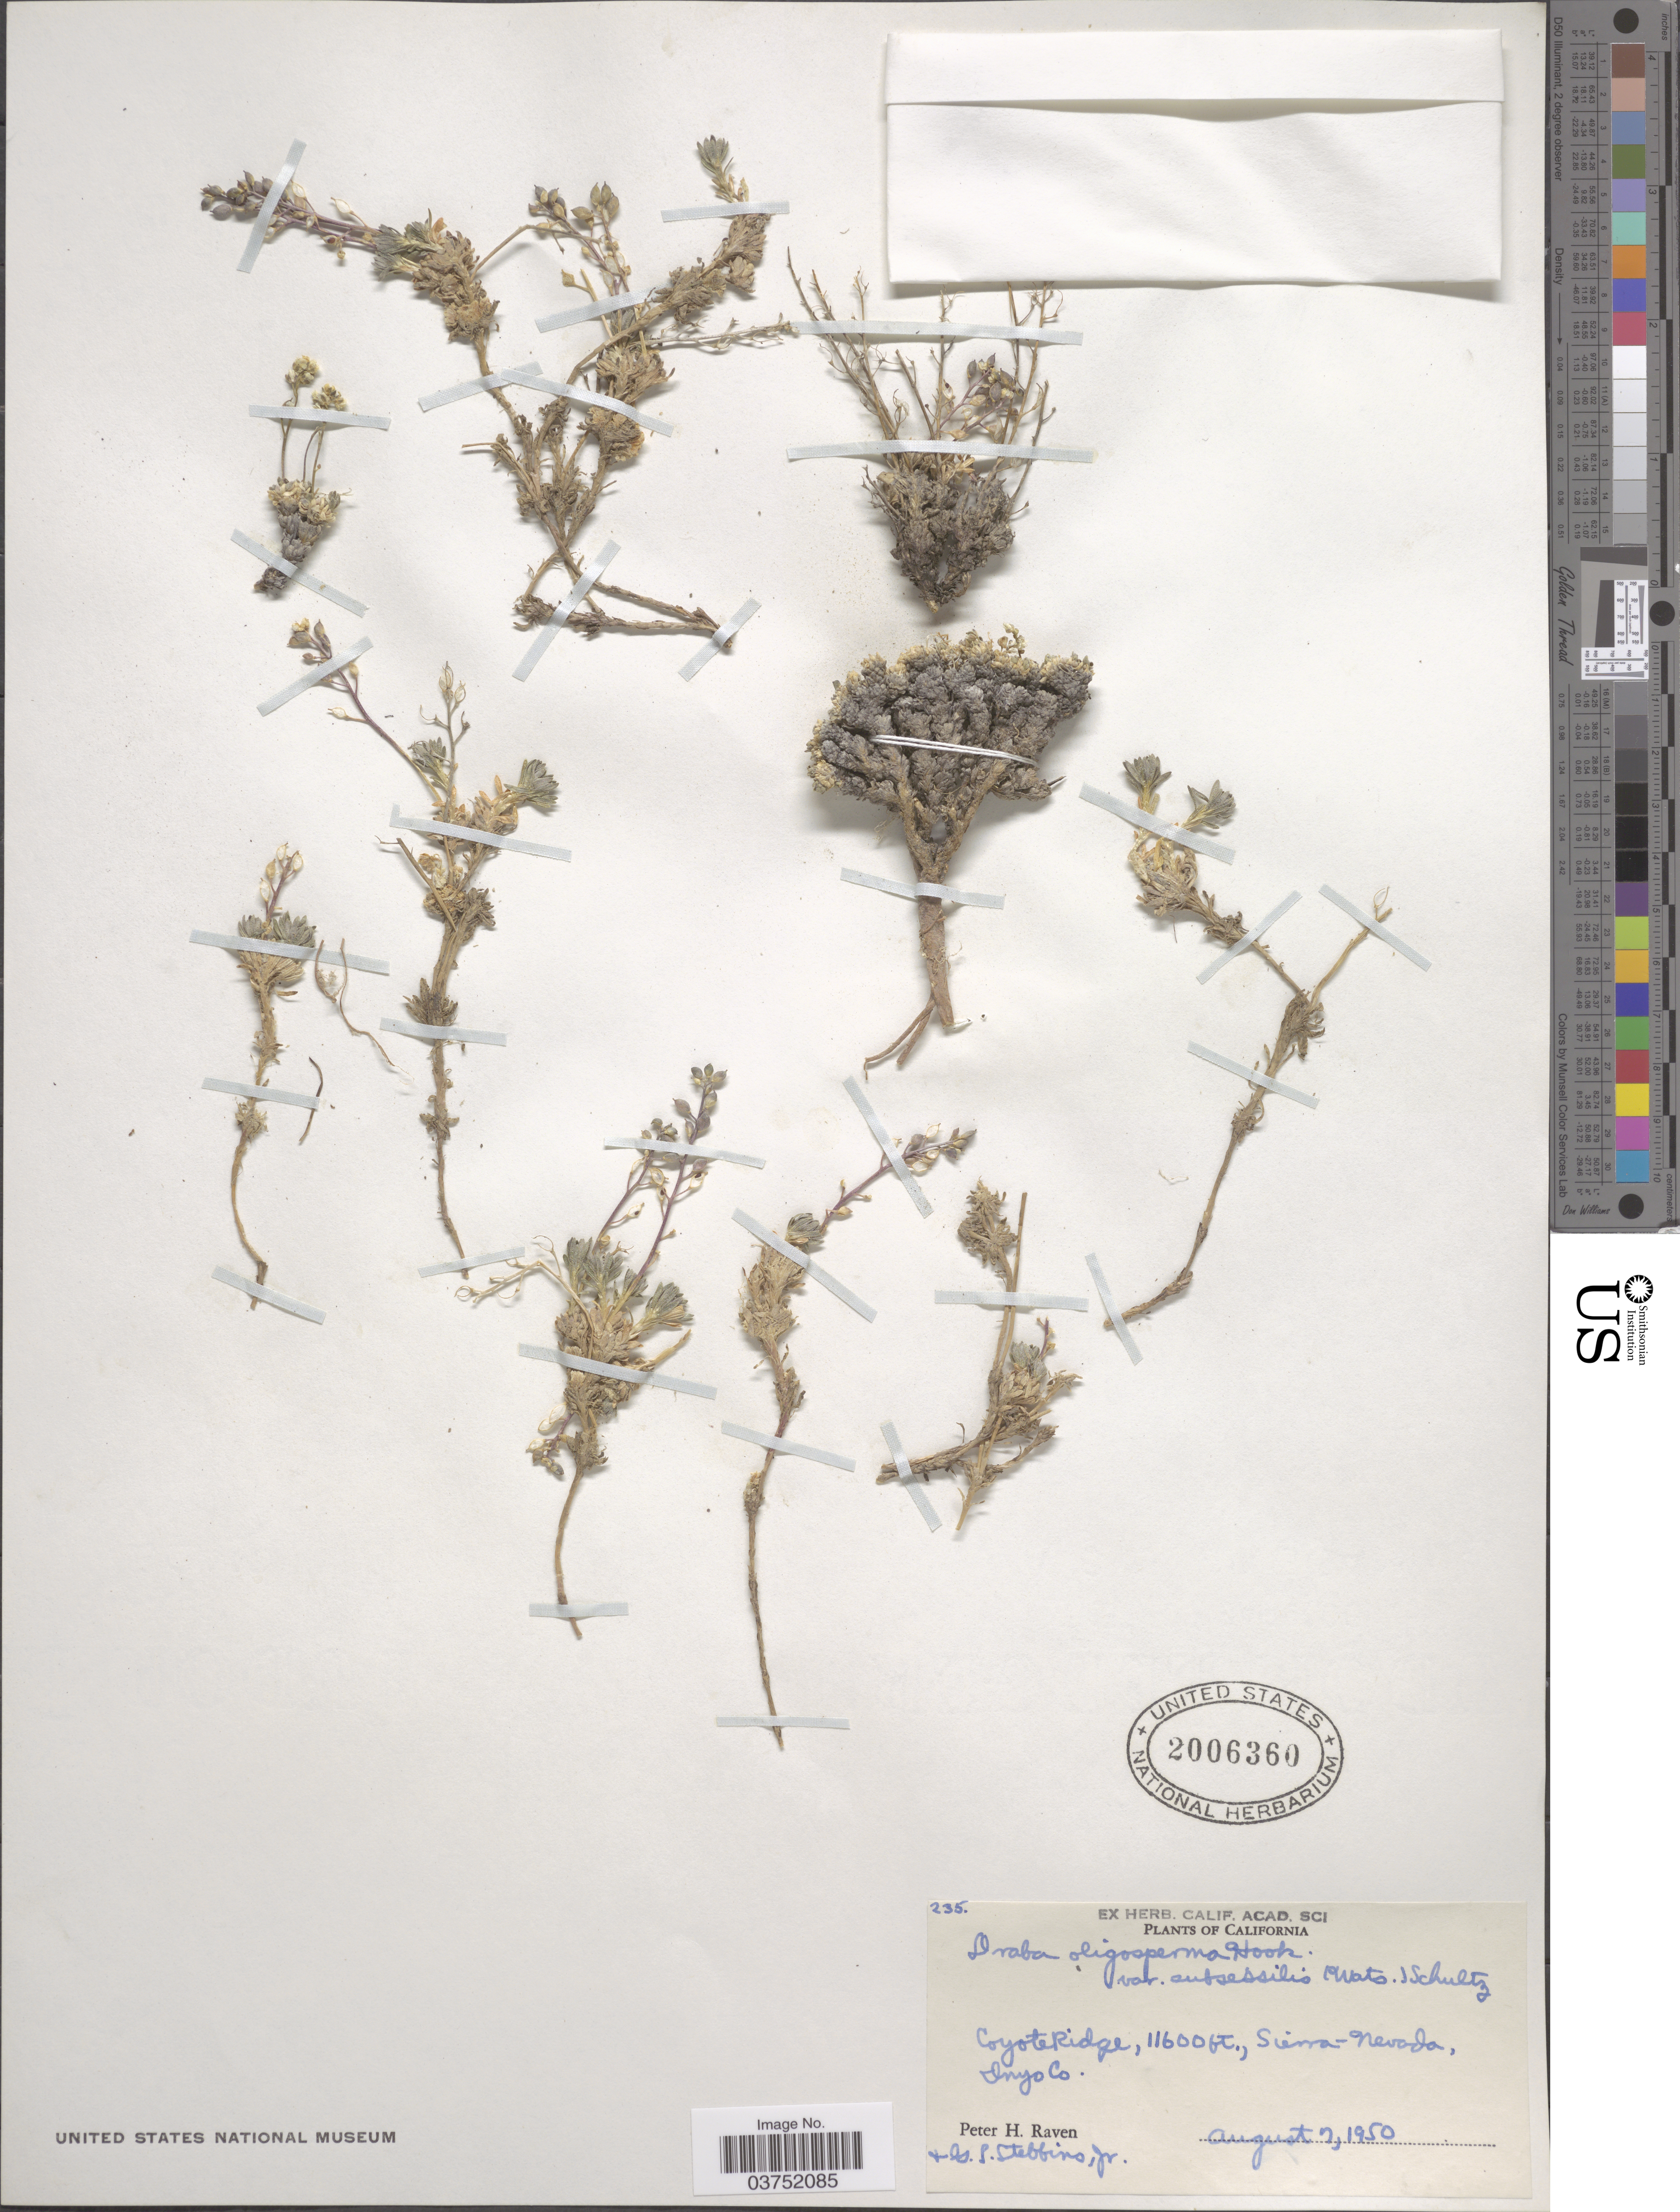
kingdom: Plantae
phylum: Tracheophyta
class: Magnoliopsida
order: Brassicales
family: Brassicaceae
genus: Draba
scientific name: Draba oligosperma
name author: Hook.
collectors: P. Raven & G. L. Stebbins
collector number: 235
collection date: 1950-08-07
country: United States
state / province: California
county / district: Inyo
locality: Coyote Ridge, Sierra-Nevada, Inyo Co.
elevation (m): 3536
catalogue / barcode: US 2006360